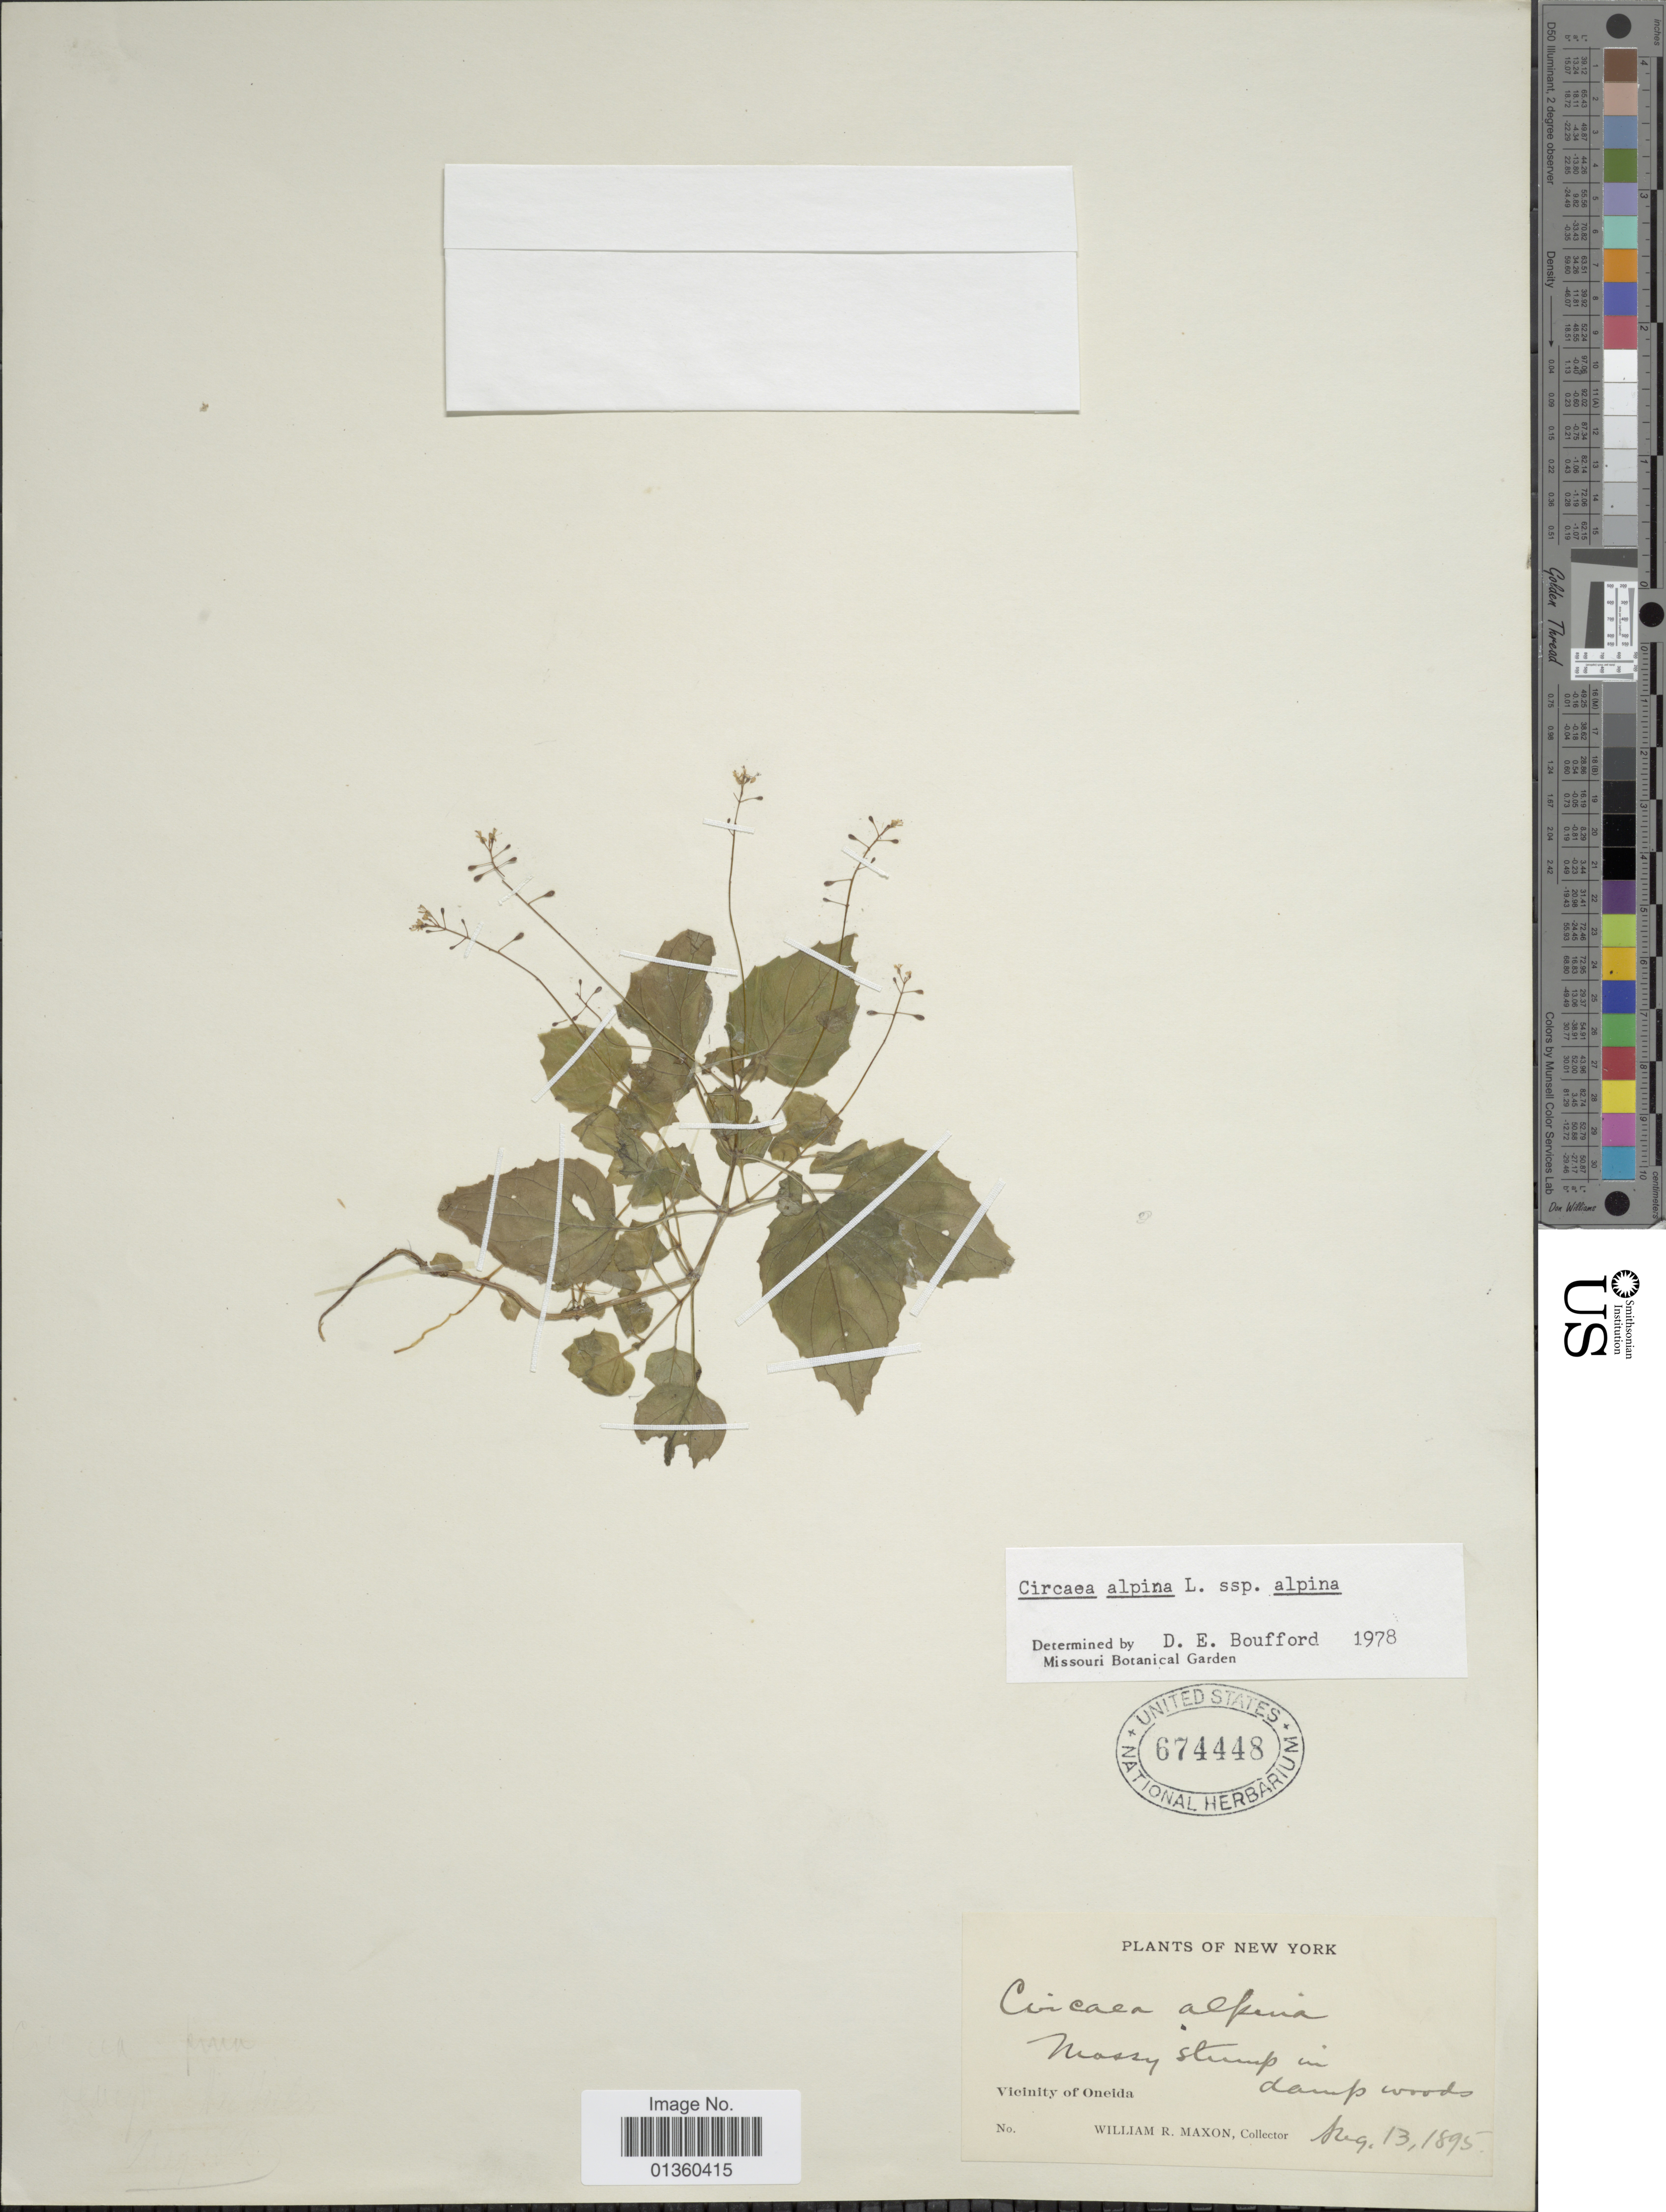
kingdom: Plantae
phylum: Tracheophyta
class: Magnoliopsida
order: Myrtales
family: Onagraceae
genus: Circaea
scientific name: Circaea alpina subsp. alpina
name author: L.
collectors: W. R. Maxon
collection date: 1895-08-13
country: United States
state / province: New York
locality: Vicinity of Oneida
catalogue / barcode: US 674448